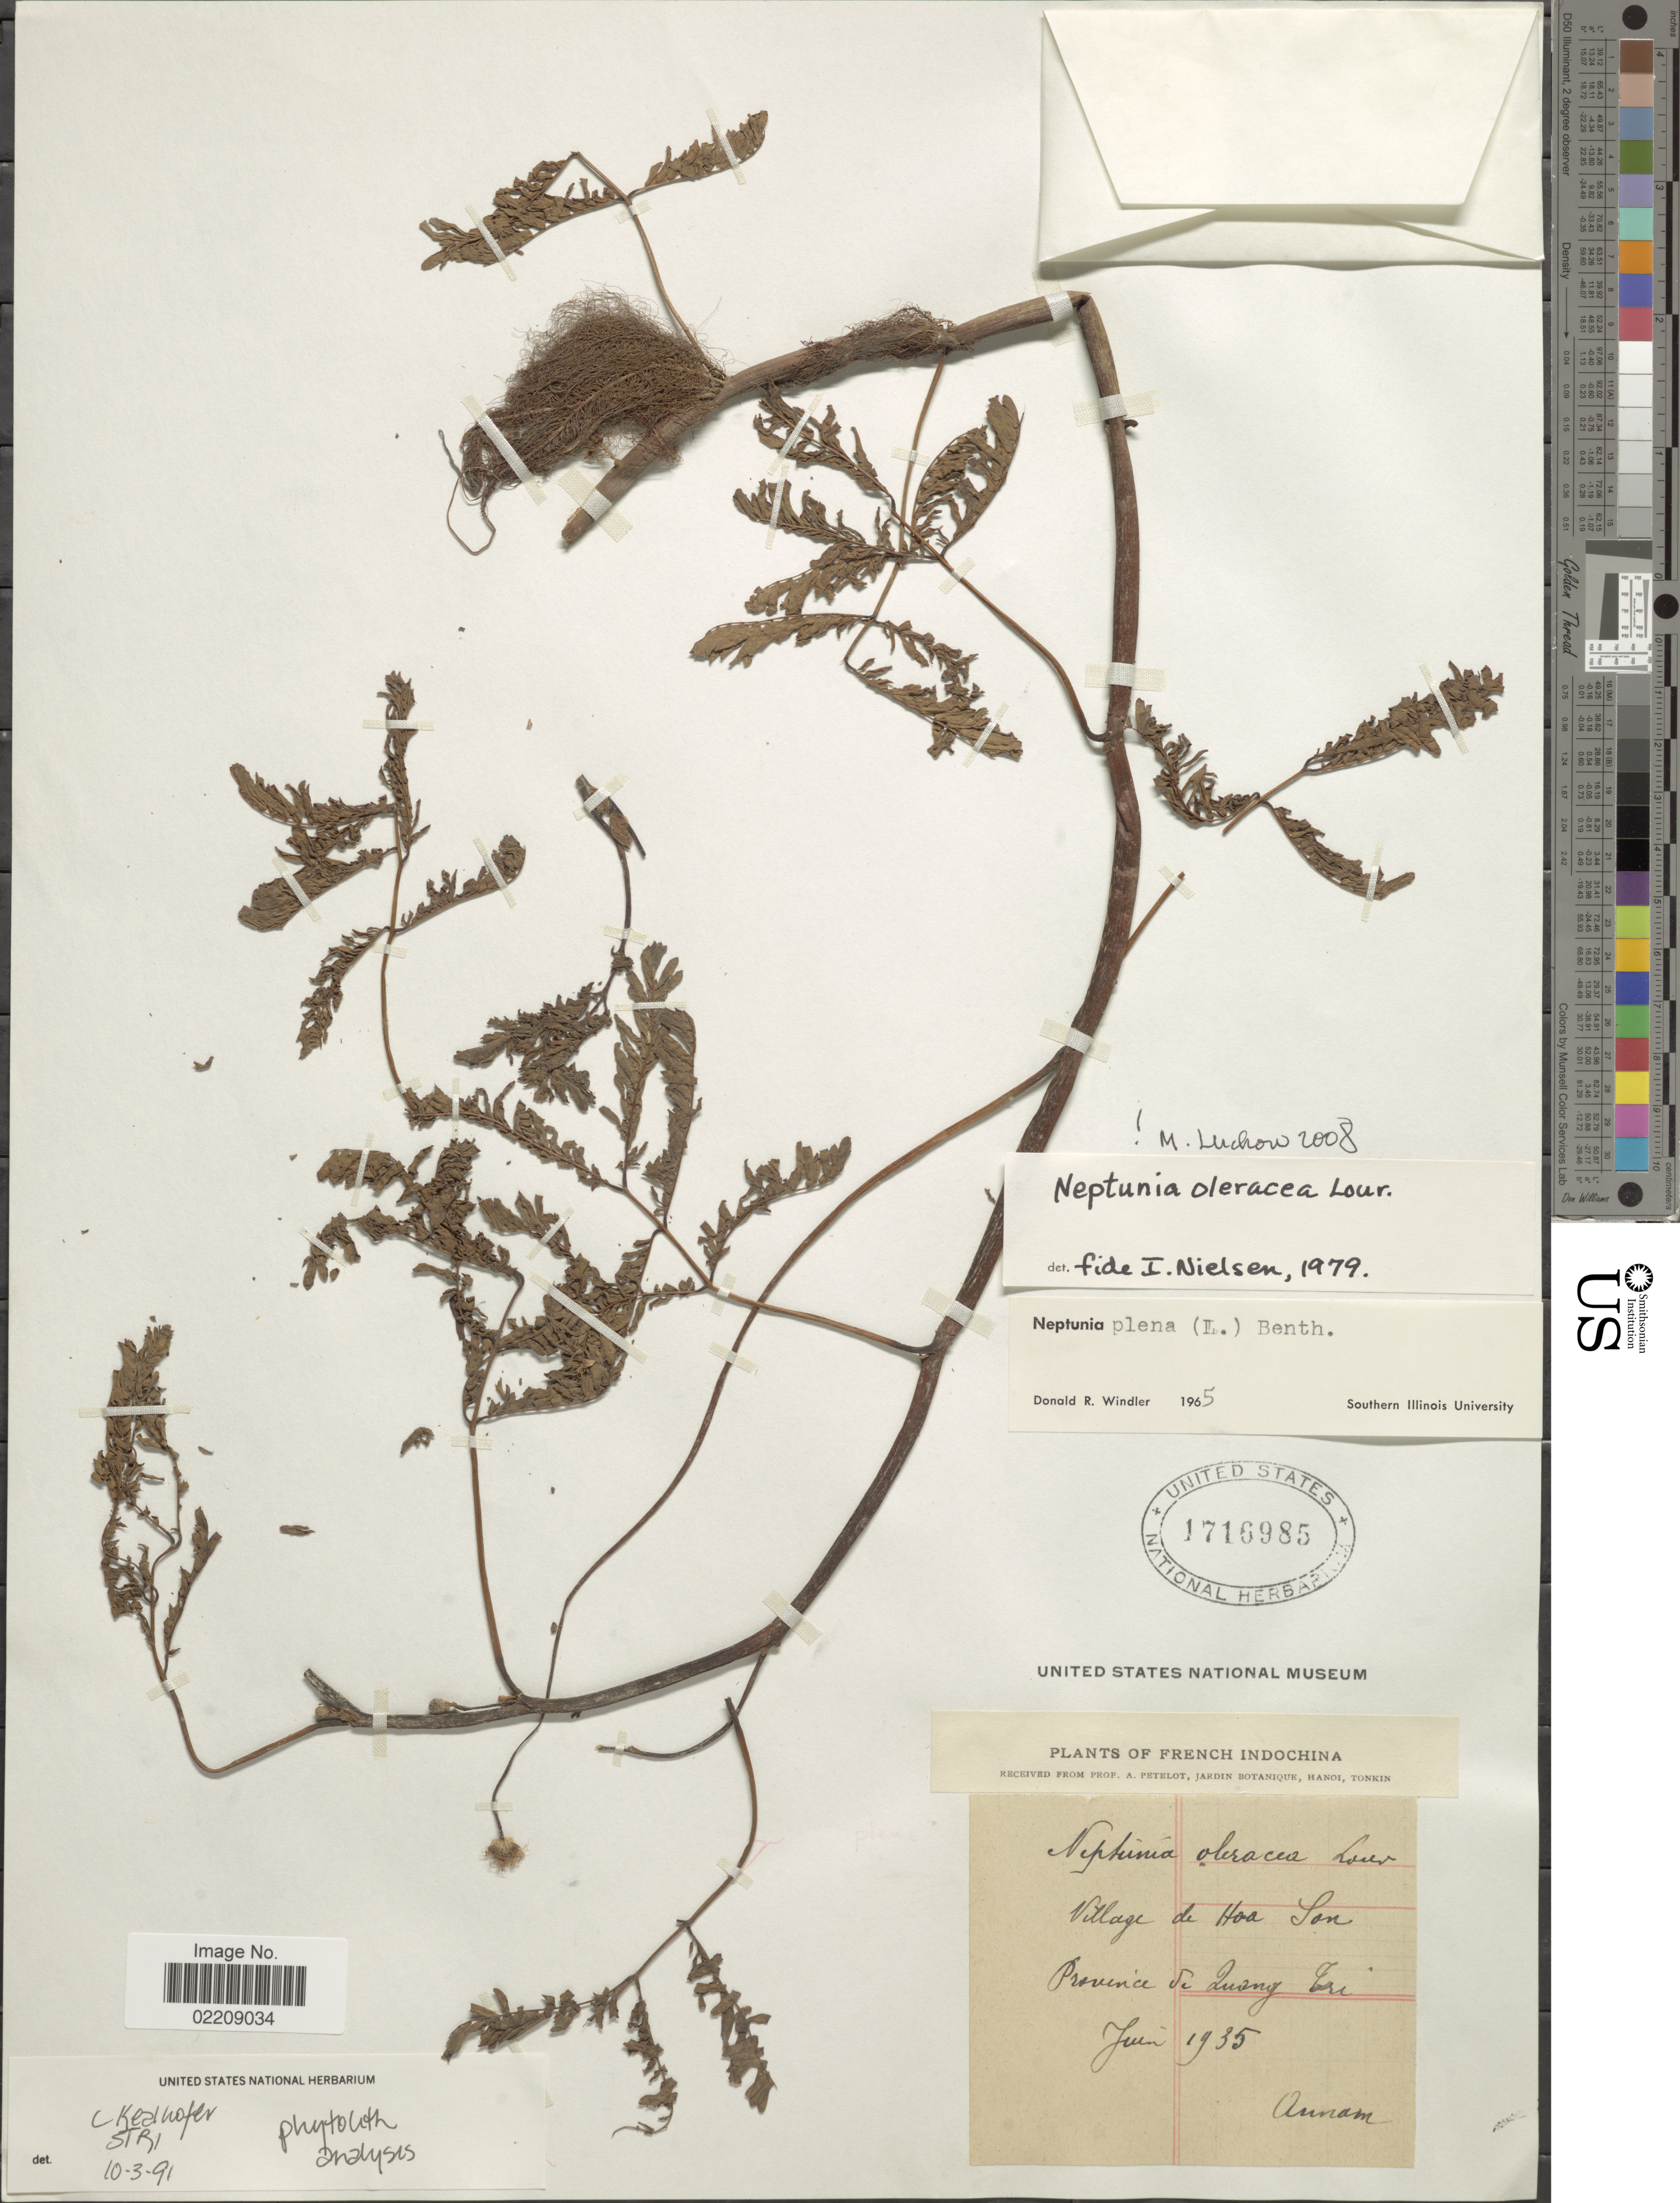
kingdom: Plantae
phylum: Tracheophyta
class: Magnoliopsida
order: Fabales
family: Fabaceae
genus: Neptunia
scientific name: Neptunia oleracea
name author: Lour.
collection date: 1935-06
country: Vietnam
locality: French IndoChina, Annam, village de Hoa Lon, Province de Quang Hoa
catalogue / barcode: US 1716985